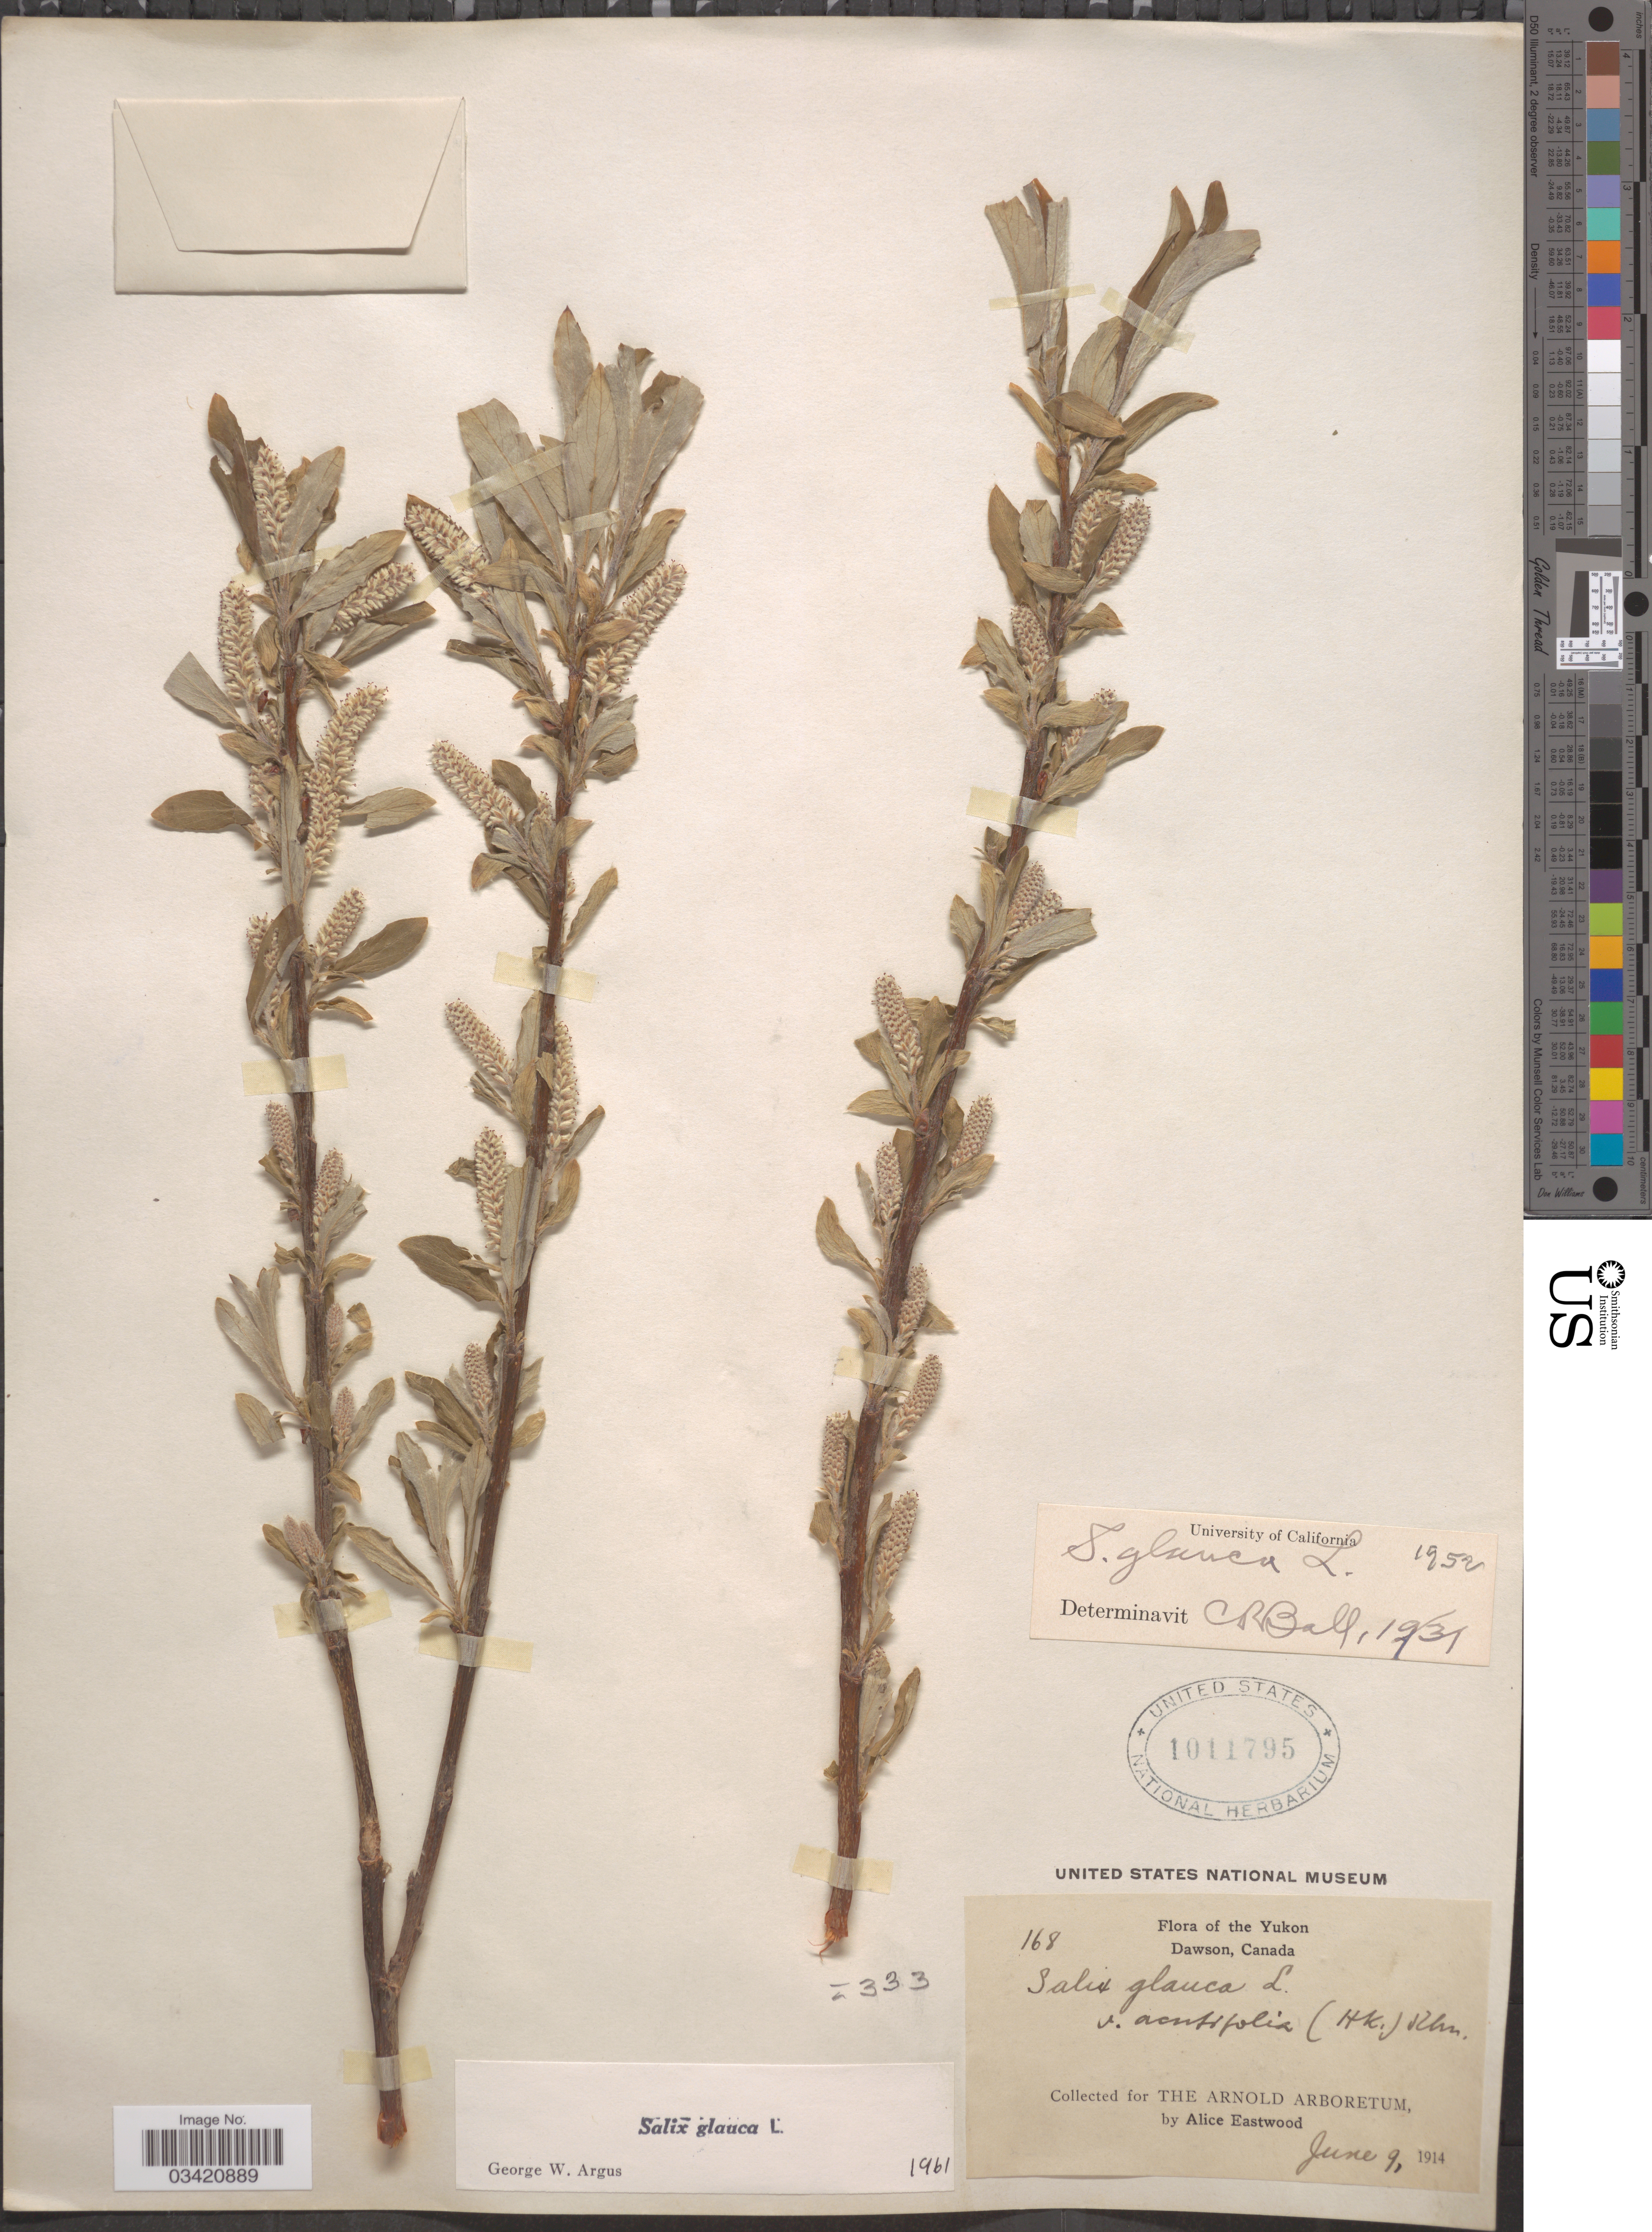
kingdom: Plantae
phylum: Tracheophyta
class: Magnoliopsida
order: Malpighiales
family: Salicaceae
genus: Salix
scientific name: Salix glauca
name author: L.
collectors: A. Eastwood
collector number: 168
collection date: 1914-06-09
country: Canada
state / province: Yukon Territory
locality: Yukon. Dawson.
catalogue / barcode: US 1011795